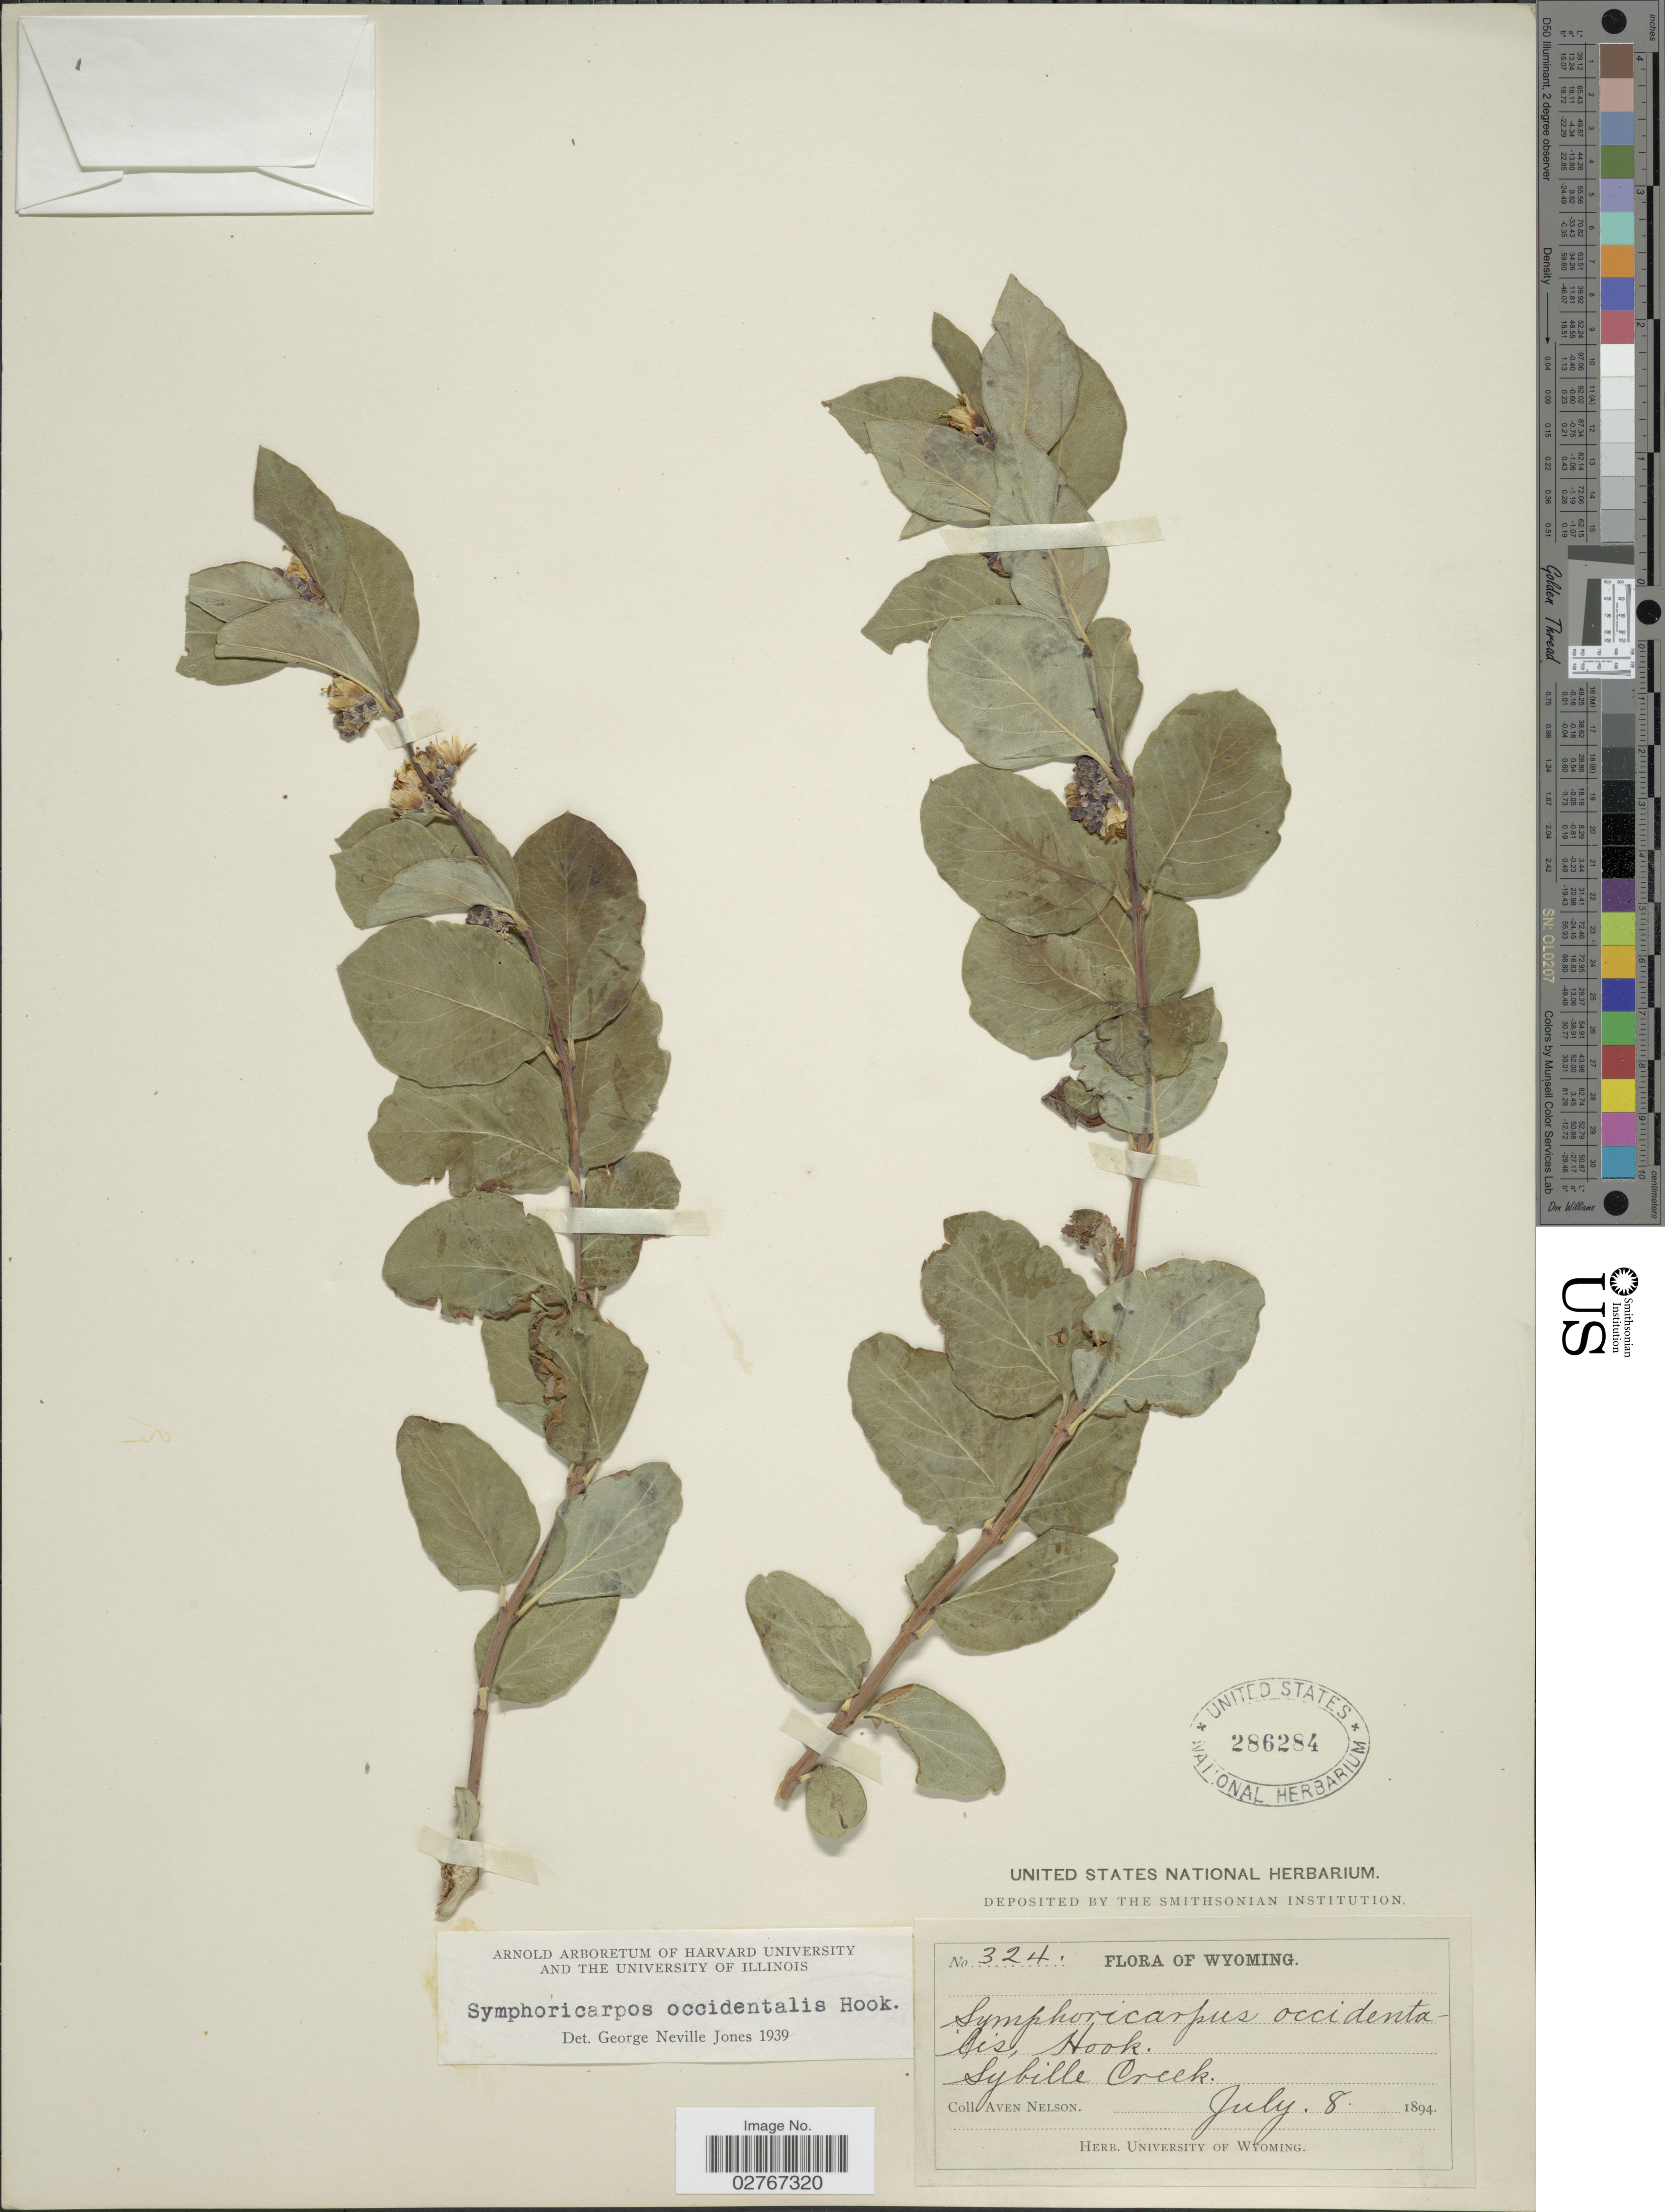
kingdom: Plantae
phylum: Tracheophyta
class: Magnoliopsida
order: Dipsacales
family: Caprifoliaceae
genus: Symphoricarpos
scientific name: Symphoricarpos occidentalis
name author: (R. Br.) Hook.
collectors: A. Nelson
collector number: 324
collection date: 1894-07-08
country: United States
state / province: Wyoming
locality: Sybille Creek.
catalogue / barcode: US 286284